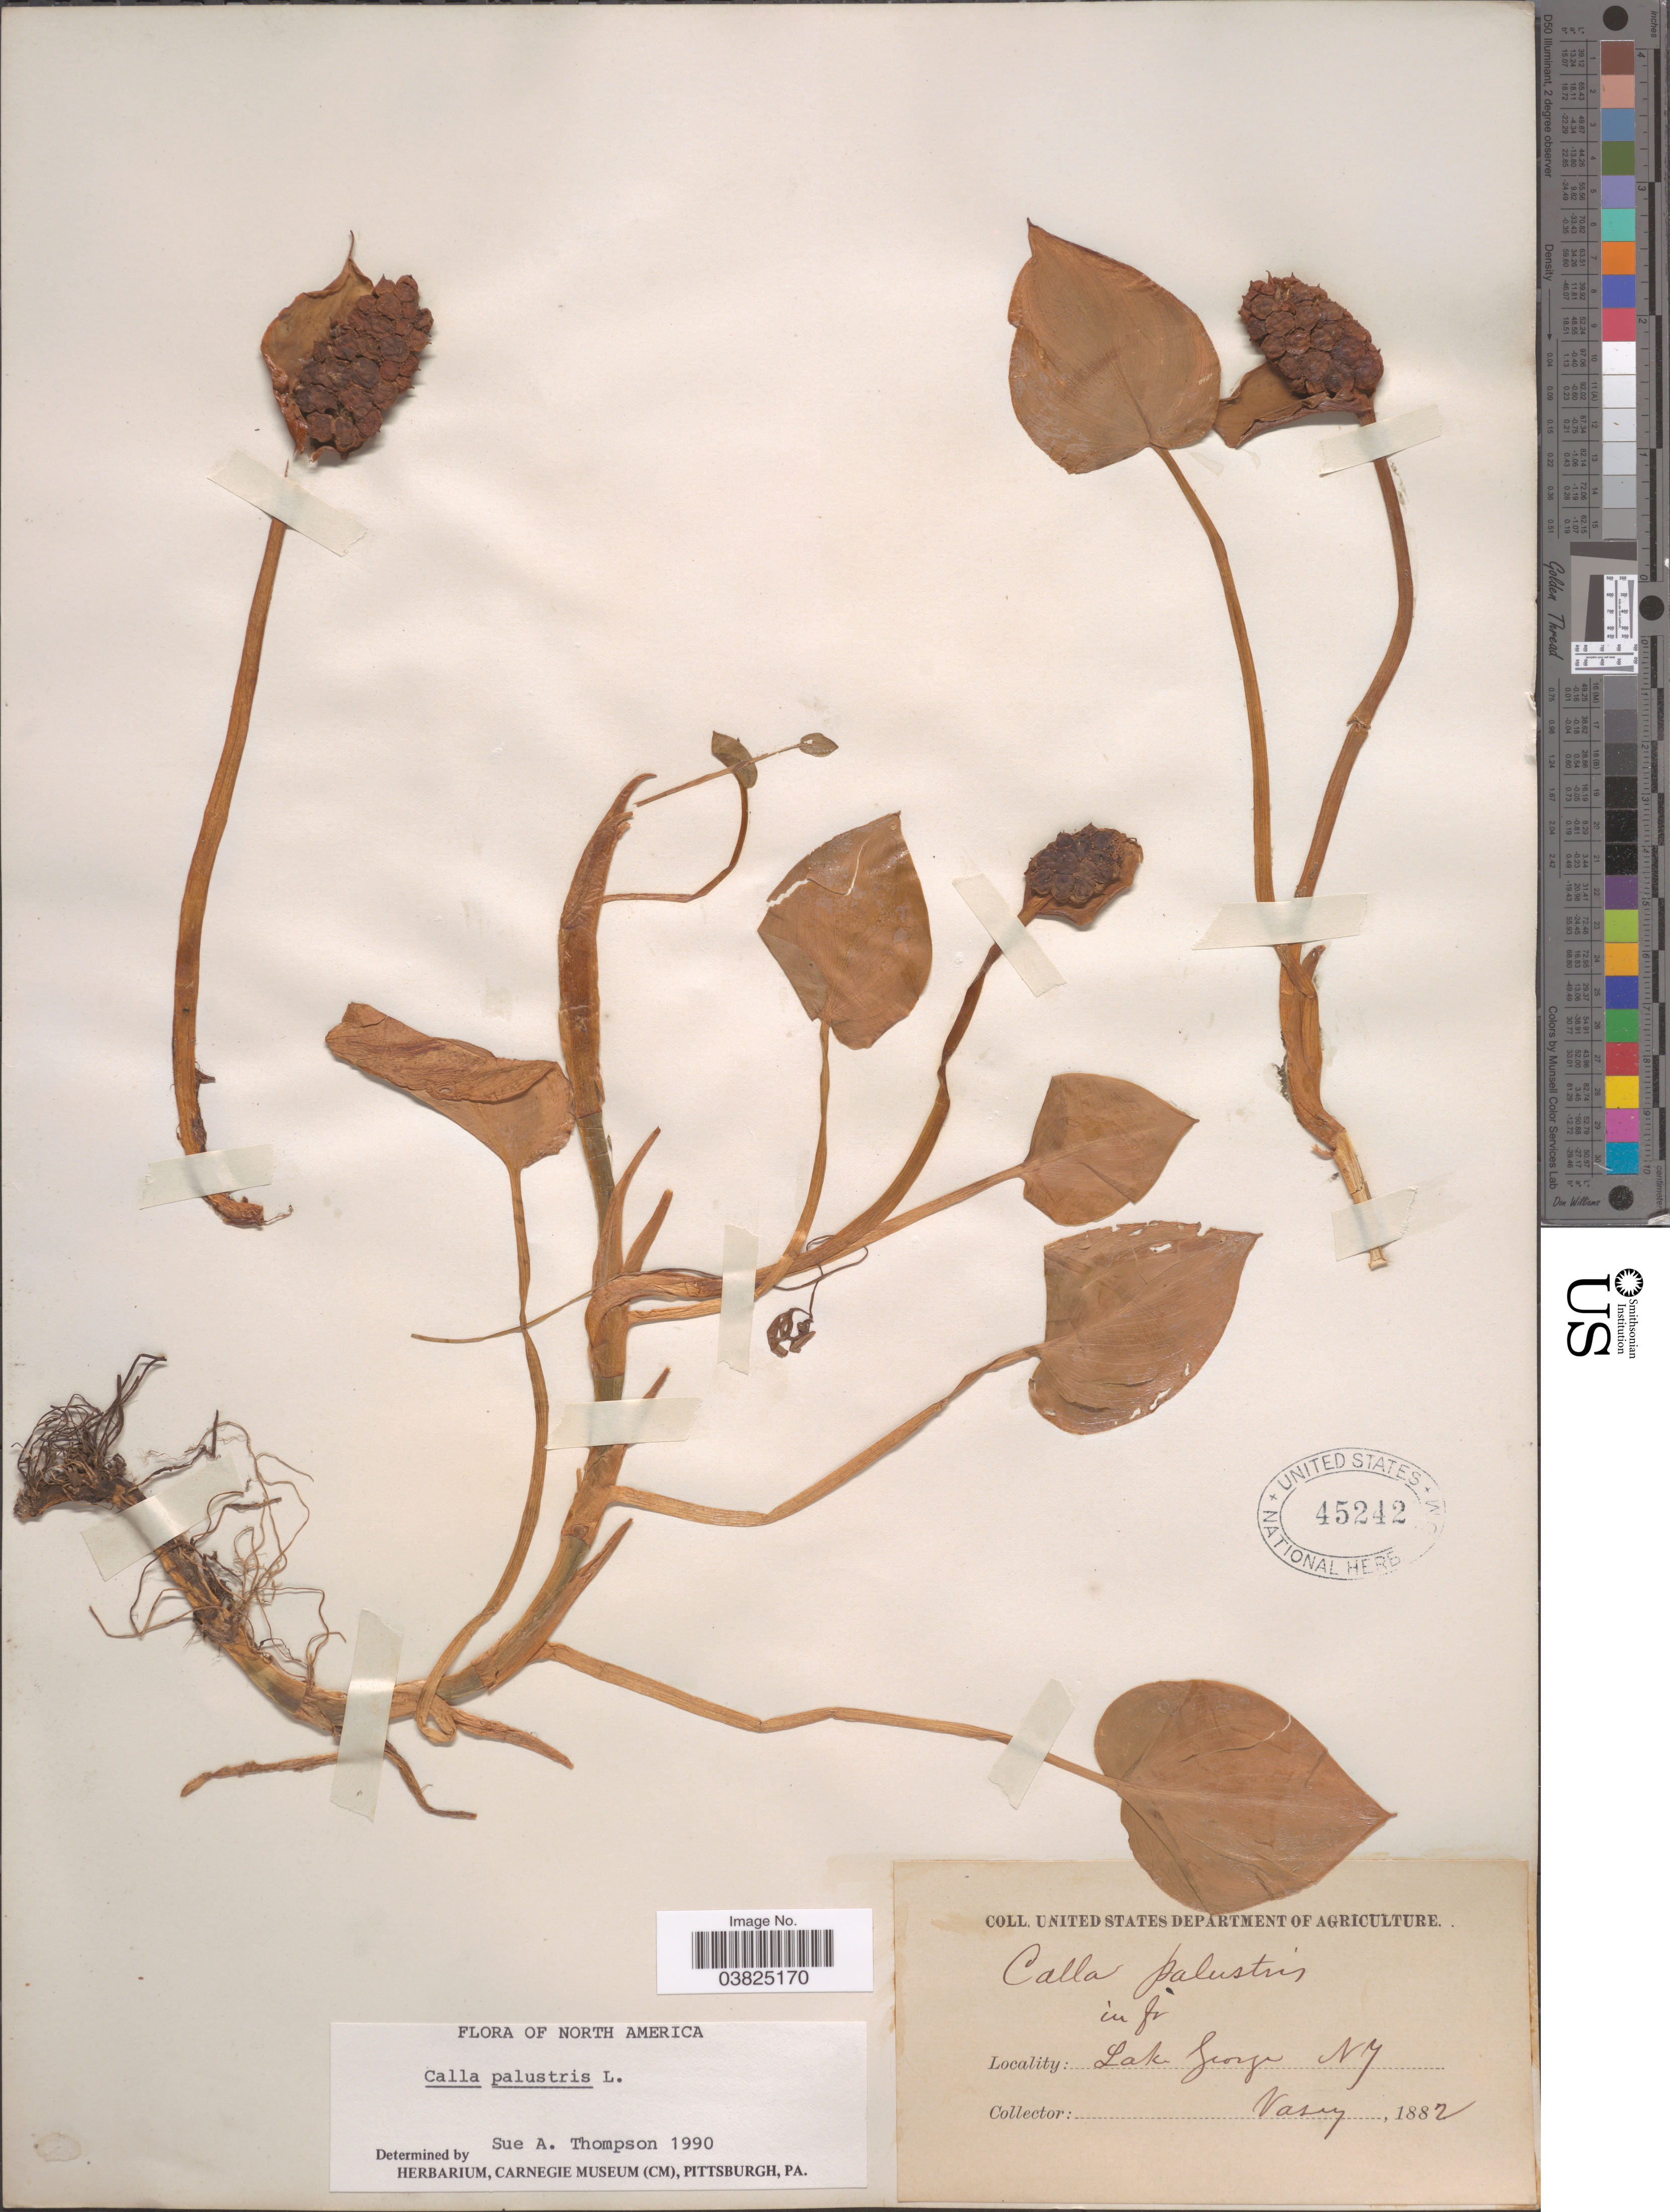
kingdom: Plantae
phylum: Tracheophyta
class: Liliopsida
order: Alismatales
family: Araceae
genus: Calla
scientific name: Calla palustris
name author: L.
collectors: Vasey, --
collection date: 1882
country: United States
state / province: New York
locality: Lake George.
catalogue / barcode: US 45242